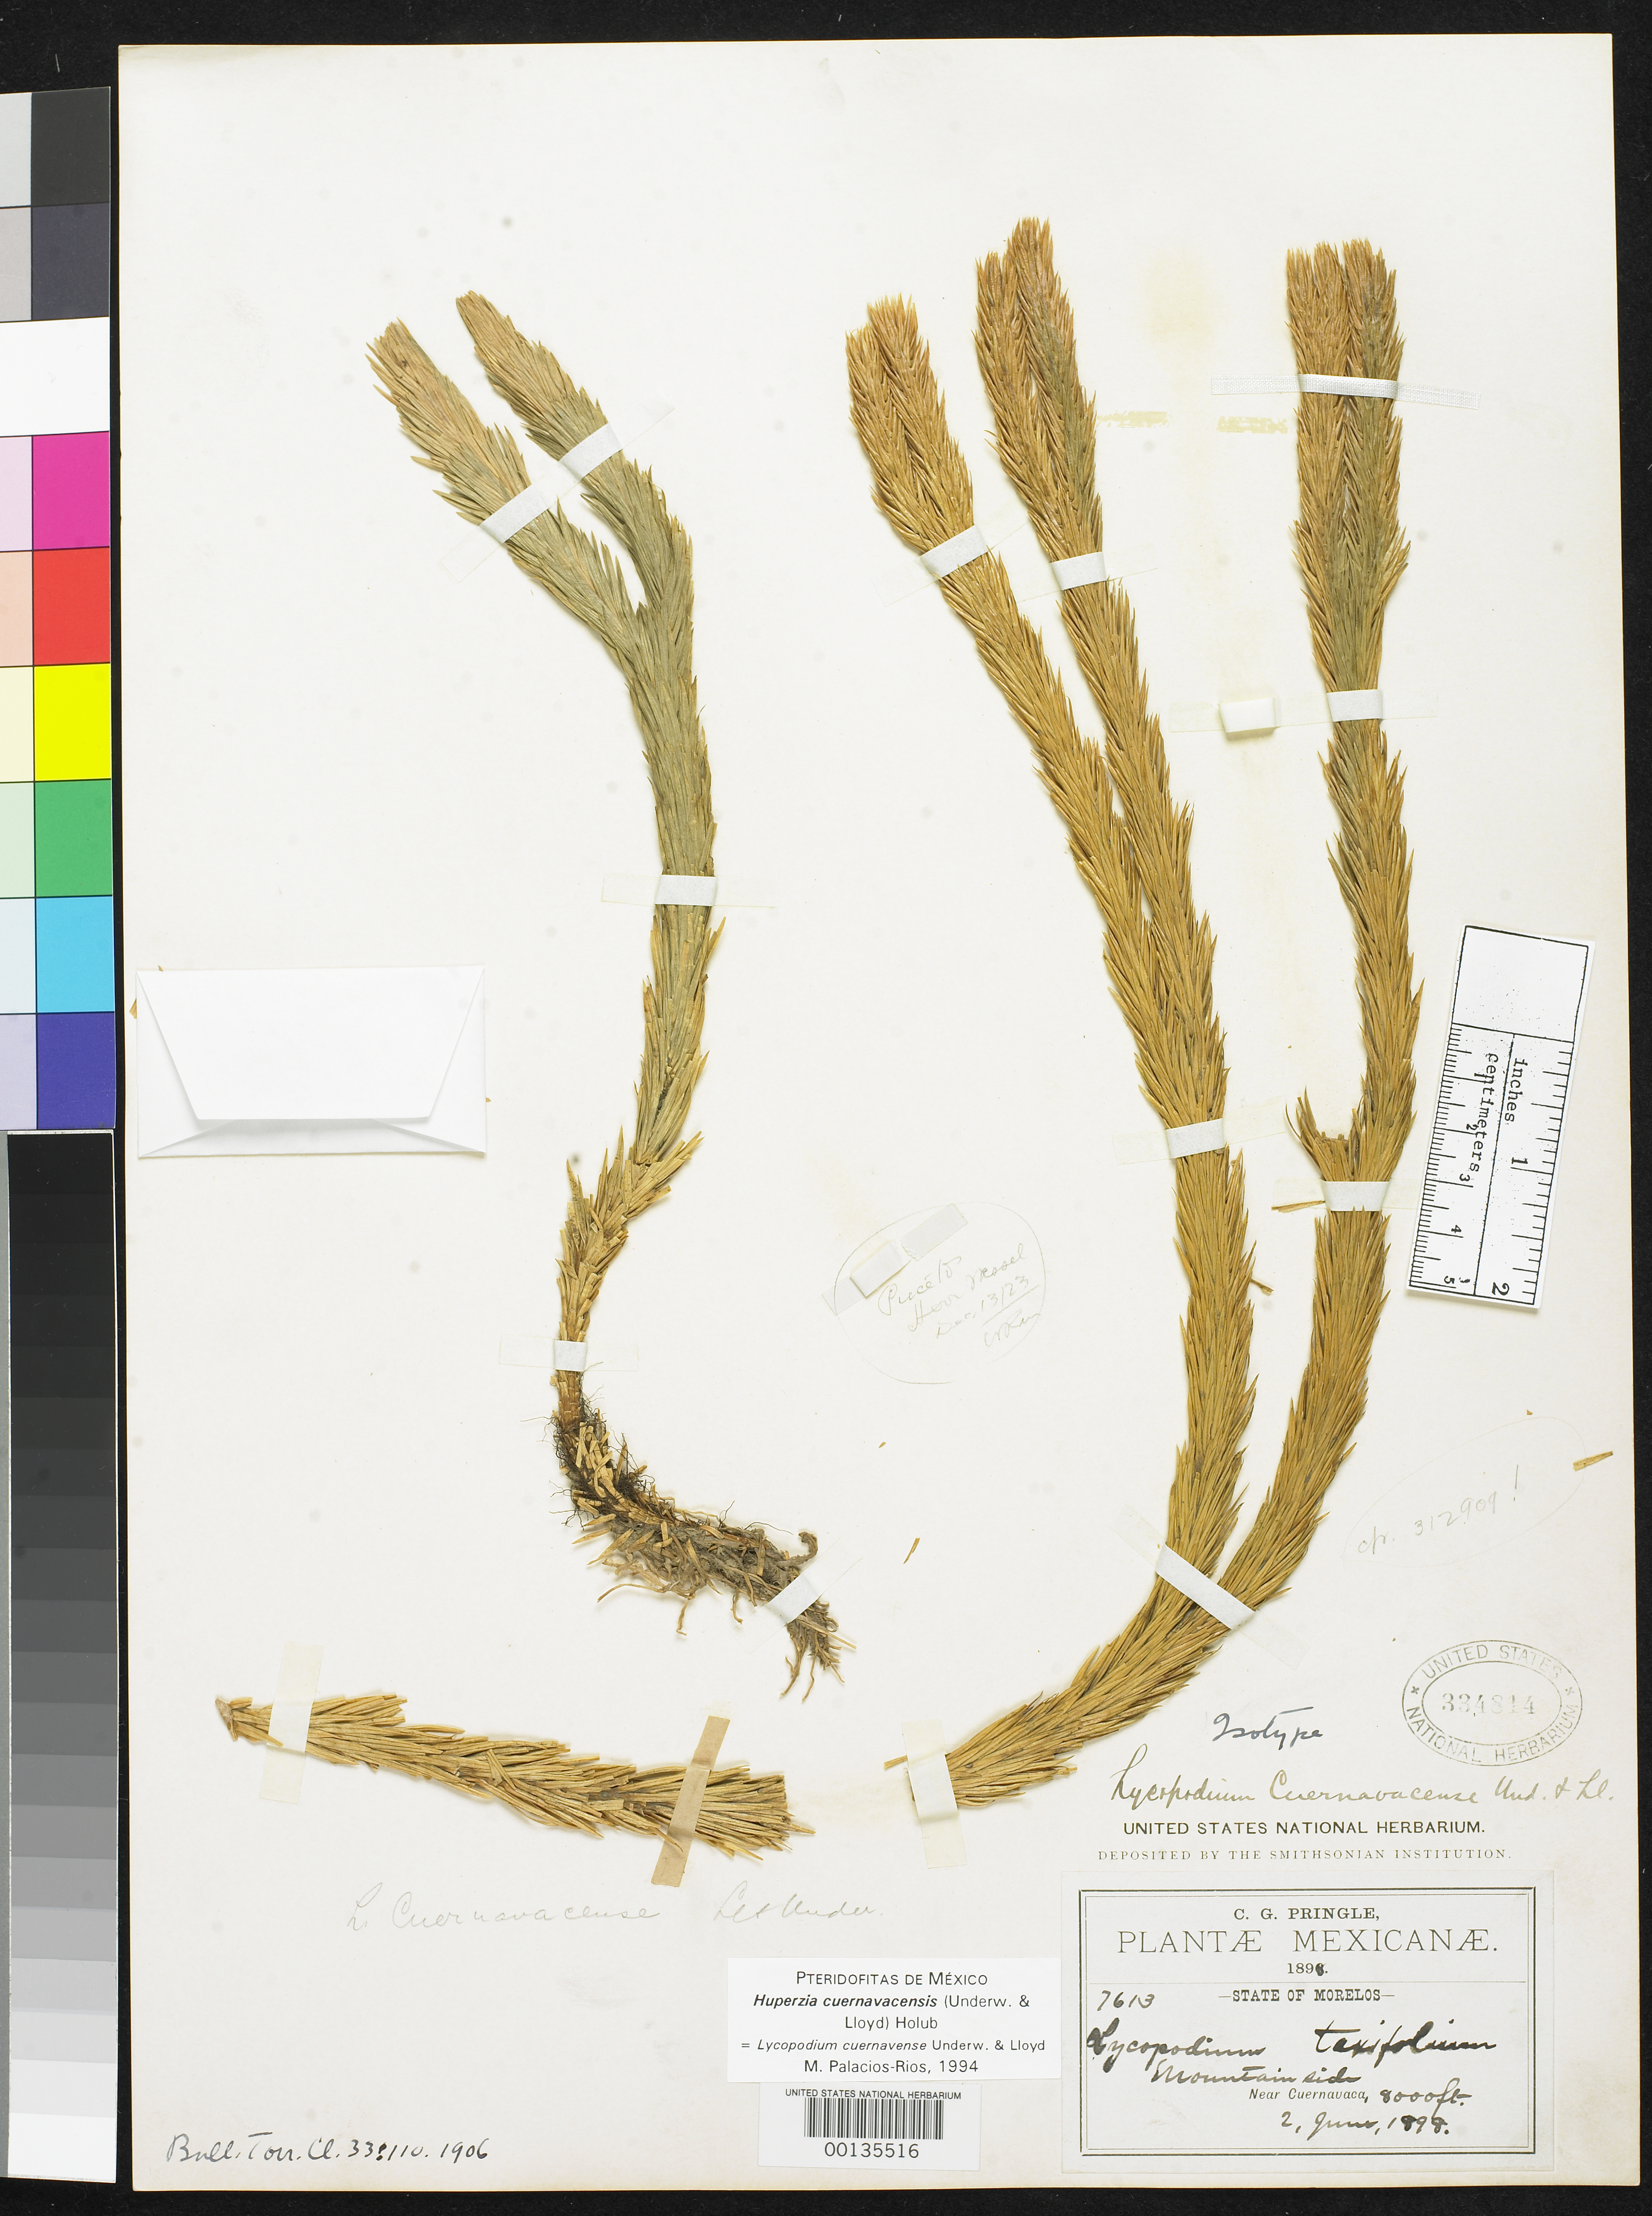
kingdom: Plantae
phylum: Tracheophyta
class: Lycopodiopsida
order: Lycopodiales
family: Lycopodiaceae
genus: Lycopodium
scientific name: Lycopodium cuernavacense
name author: Underw. & F.E. Lloyd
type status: Type Collection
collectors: C. G. Pringle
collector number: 7613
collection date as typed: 02 Jun 1898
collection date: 1898-06-02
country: Mexico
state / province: Morelos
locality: Mountain side near Cuernavaca.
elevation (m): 2438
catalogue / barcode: US 334814